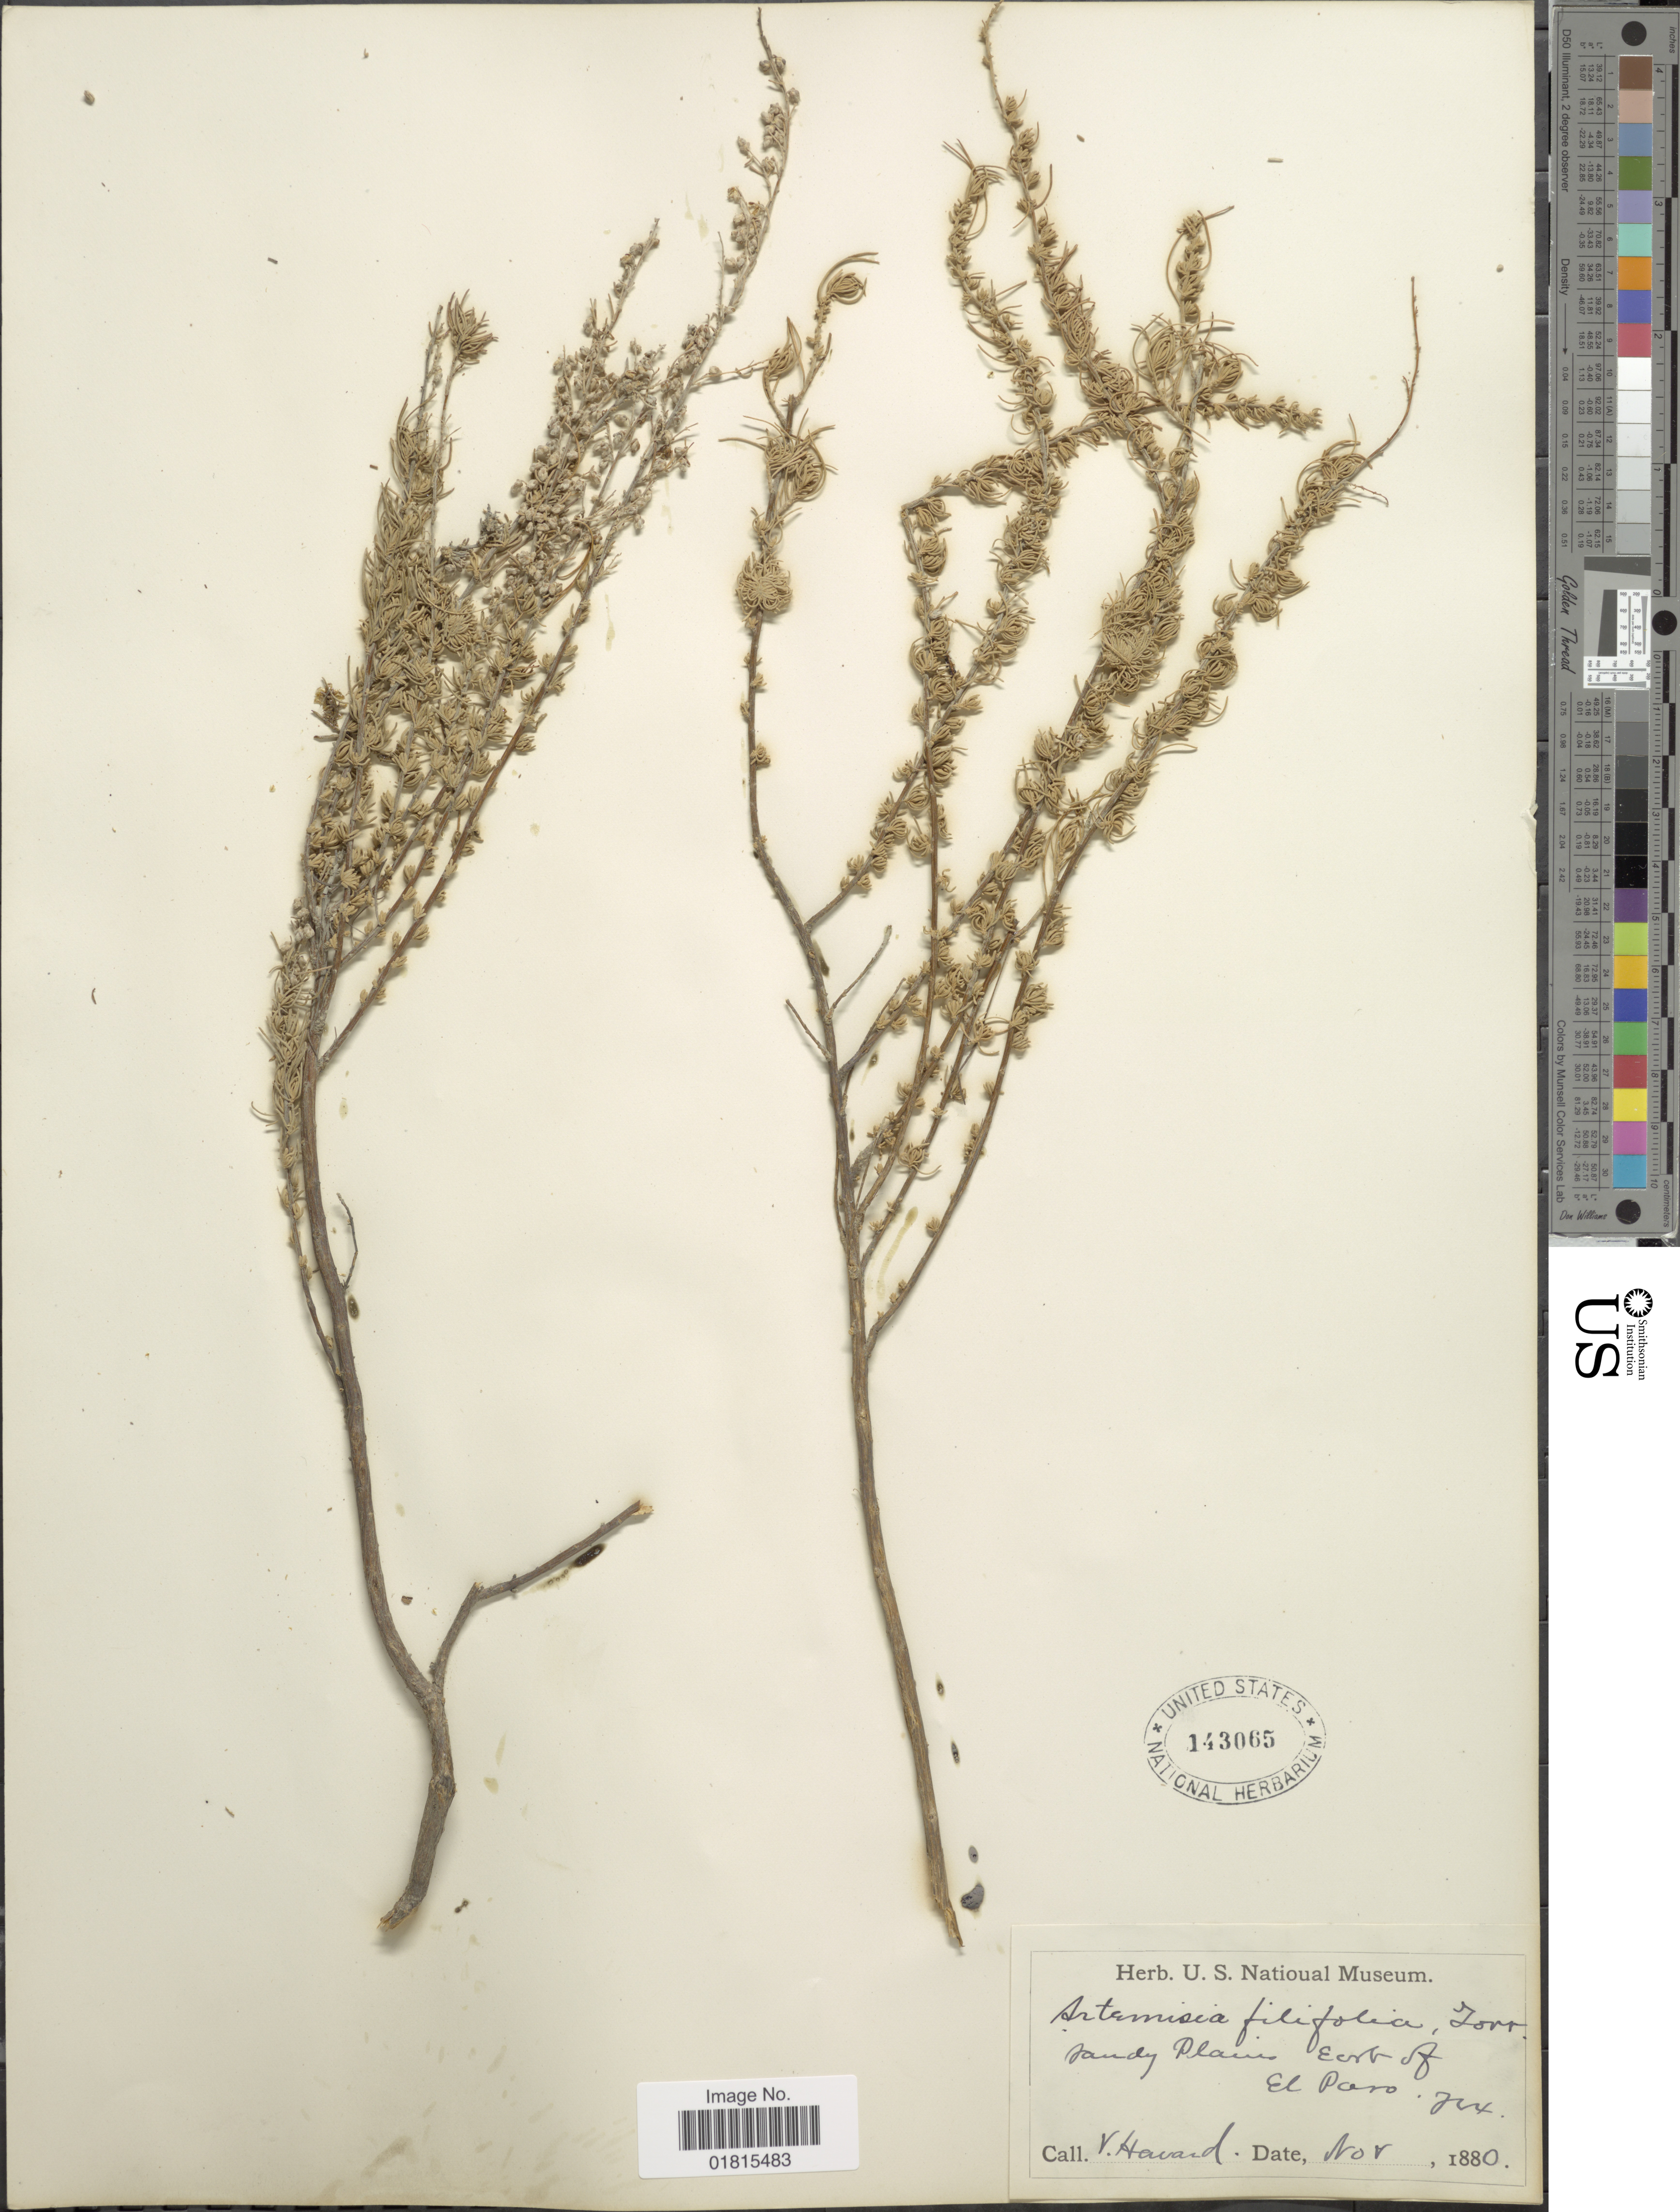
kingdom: Plantae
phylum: Tracheophyta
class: Magnoliopsida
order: Asterales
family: Asteraceae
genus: Artemisia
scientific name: Artemisia filifolia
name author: Torr.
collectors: V. Havard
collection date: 1880-11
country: United States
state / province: Texas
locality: Sandy Plains East of El Paso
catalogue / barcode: US 143065